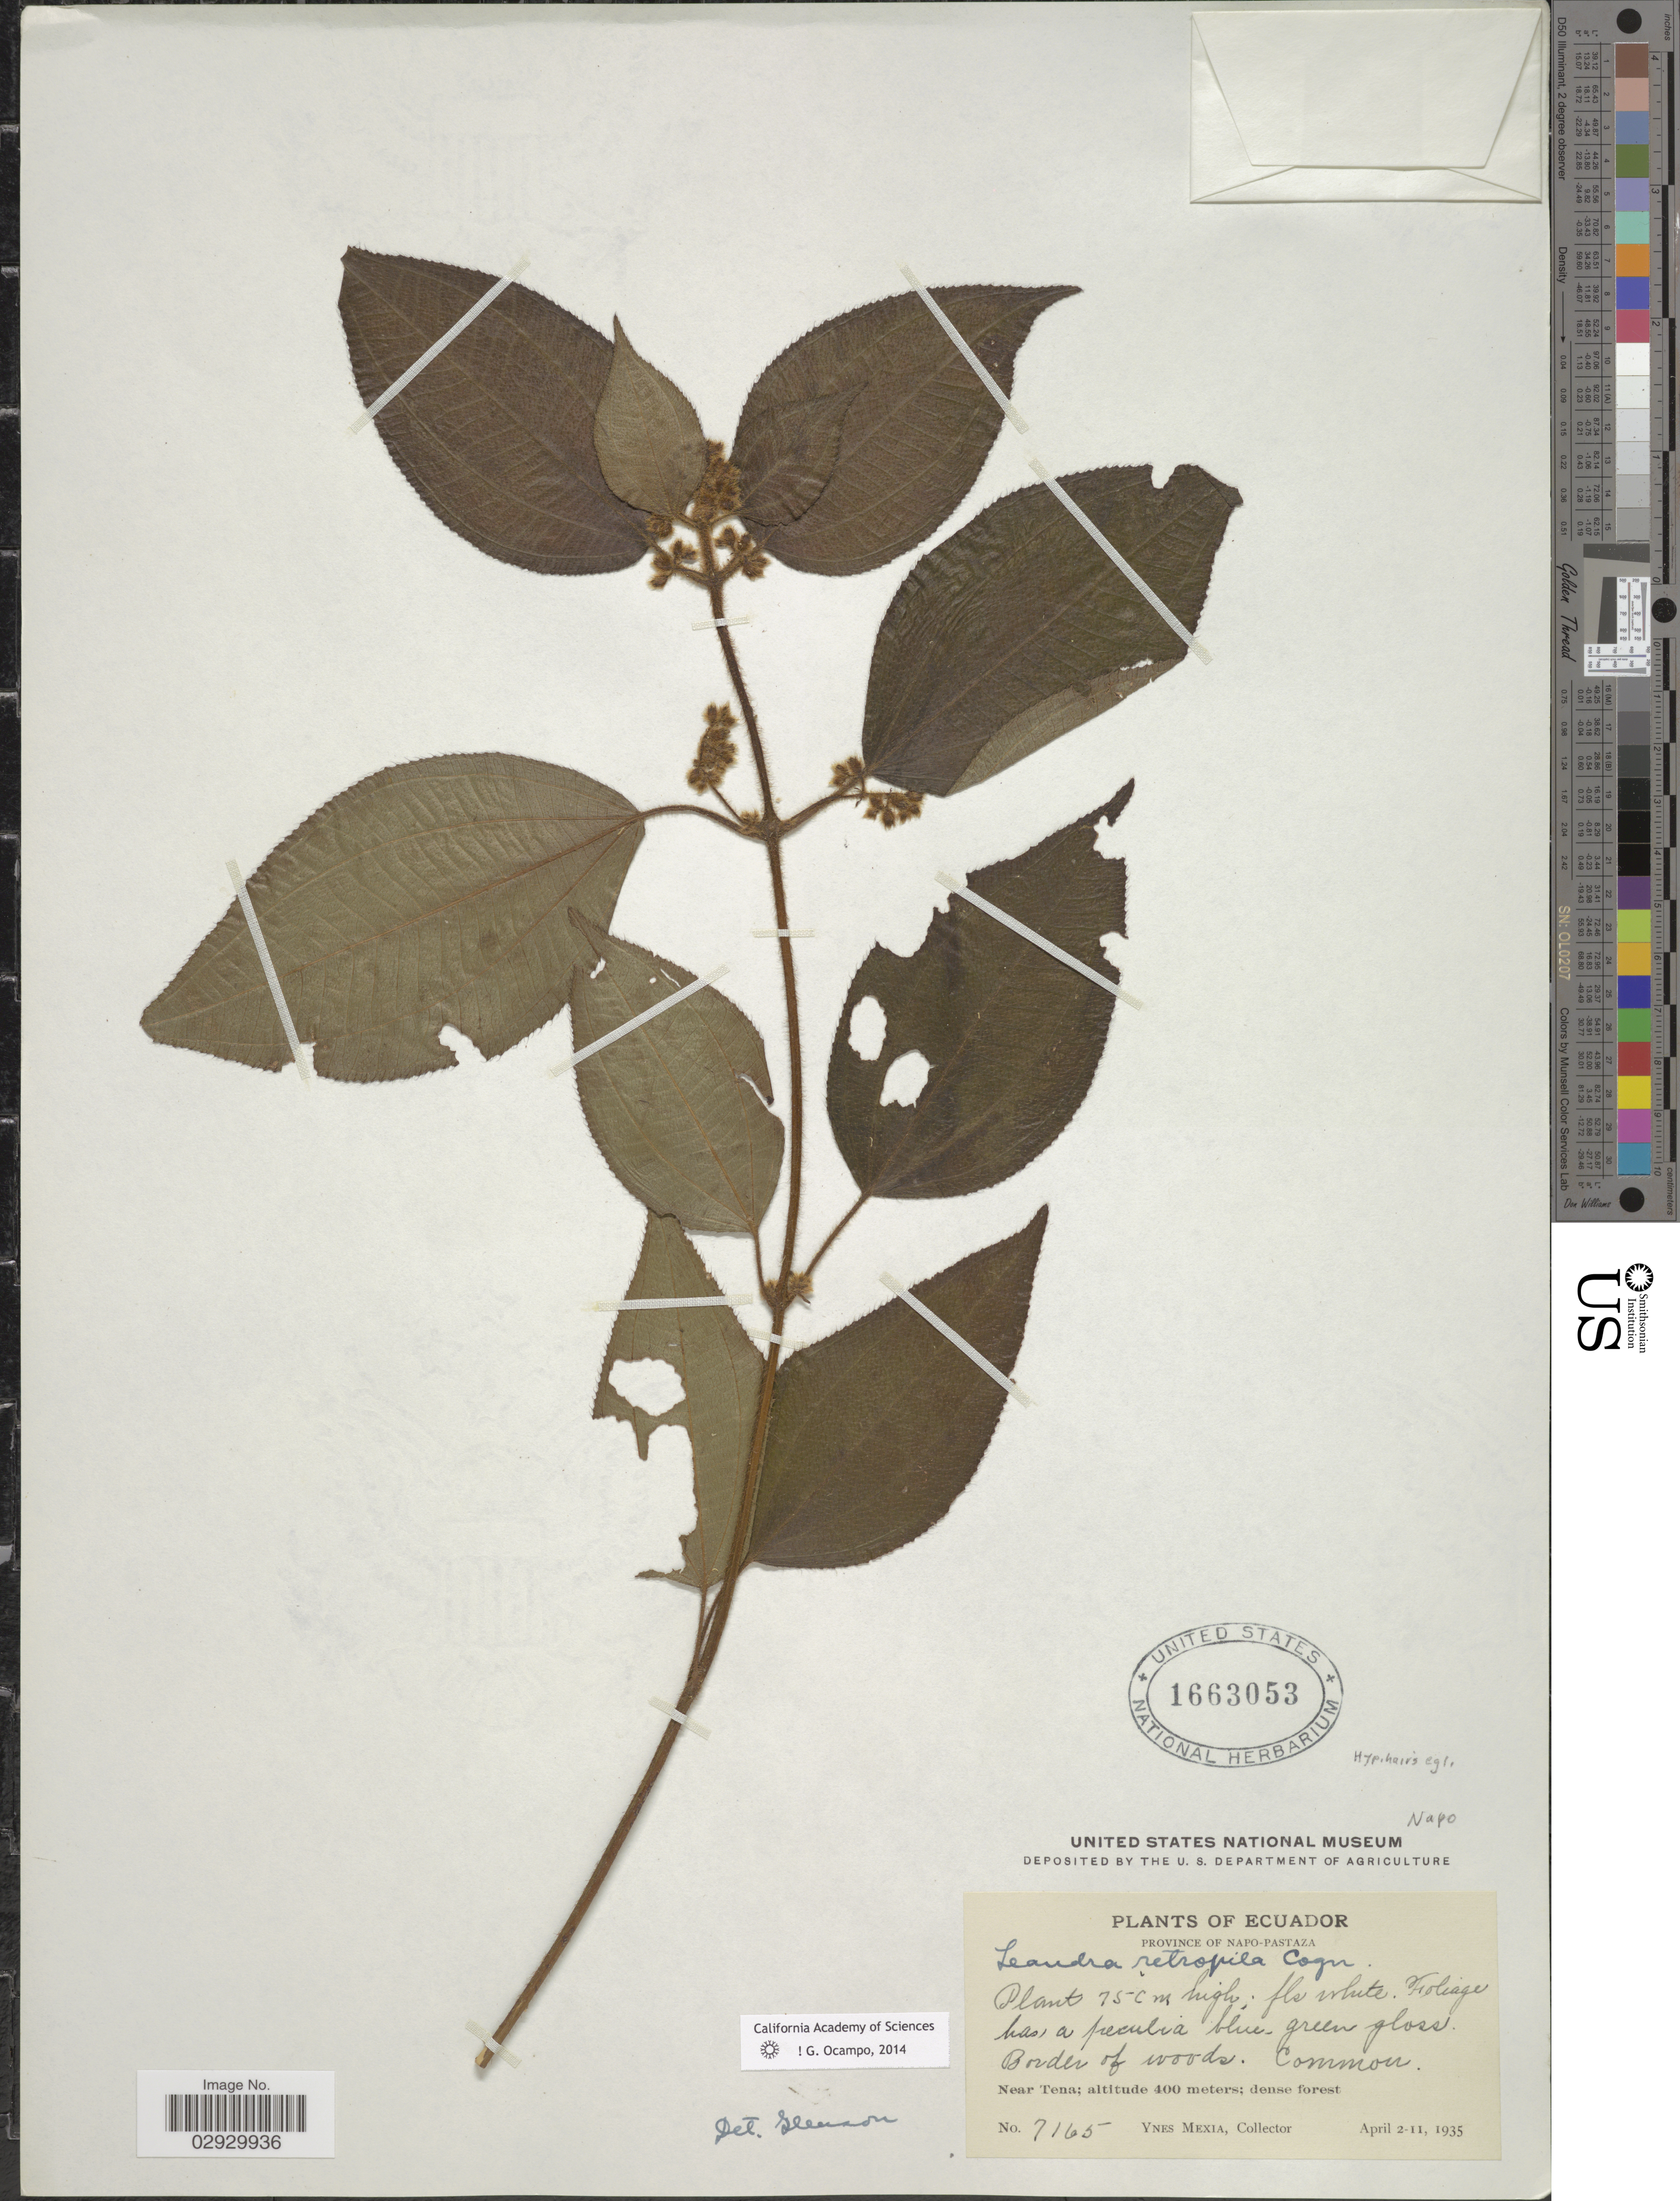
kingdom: Plantae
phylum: Tracheophyta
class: Magnoliopsida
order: Myrtales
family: Melastomataceae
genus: Leandra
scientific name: Leandra retropila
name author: Cogn.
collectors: Y. Mexia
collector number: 7165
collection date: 1935-04-02/1935-04-11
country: Ecuador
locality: Province of Napo-Pastaza, Near Tena.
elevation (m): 400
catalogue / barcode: US 1663053